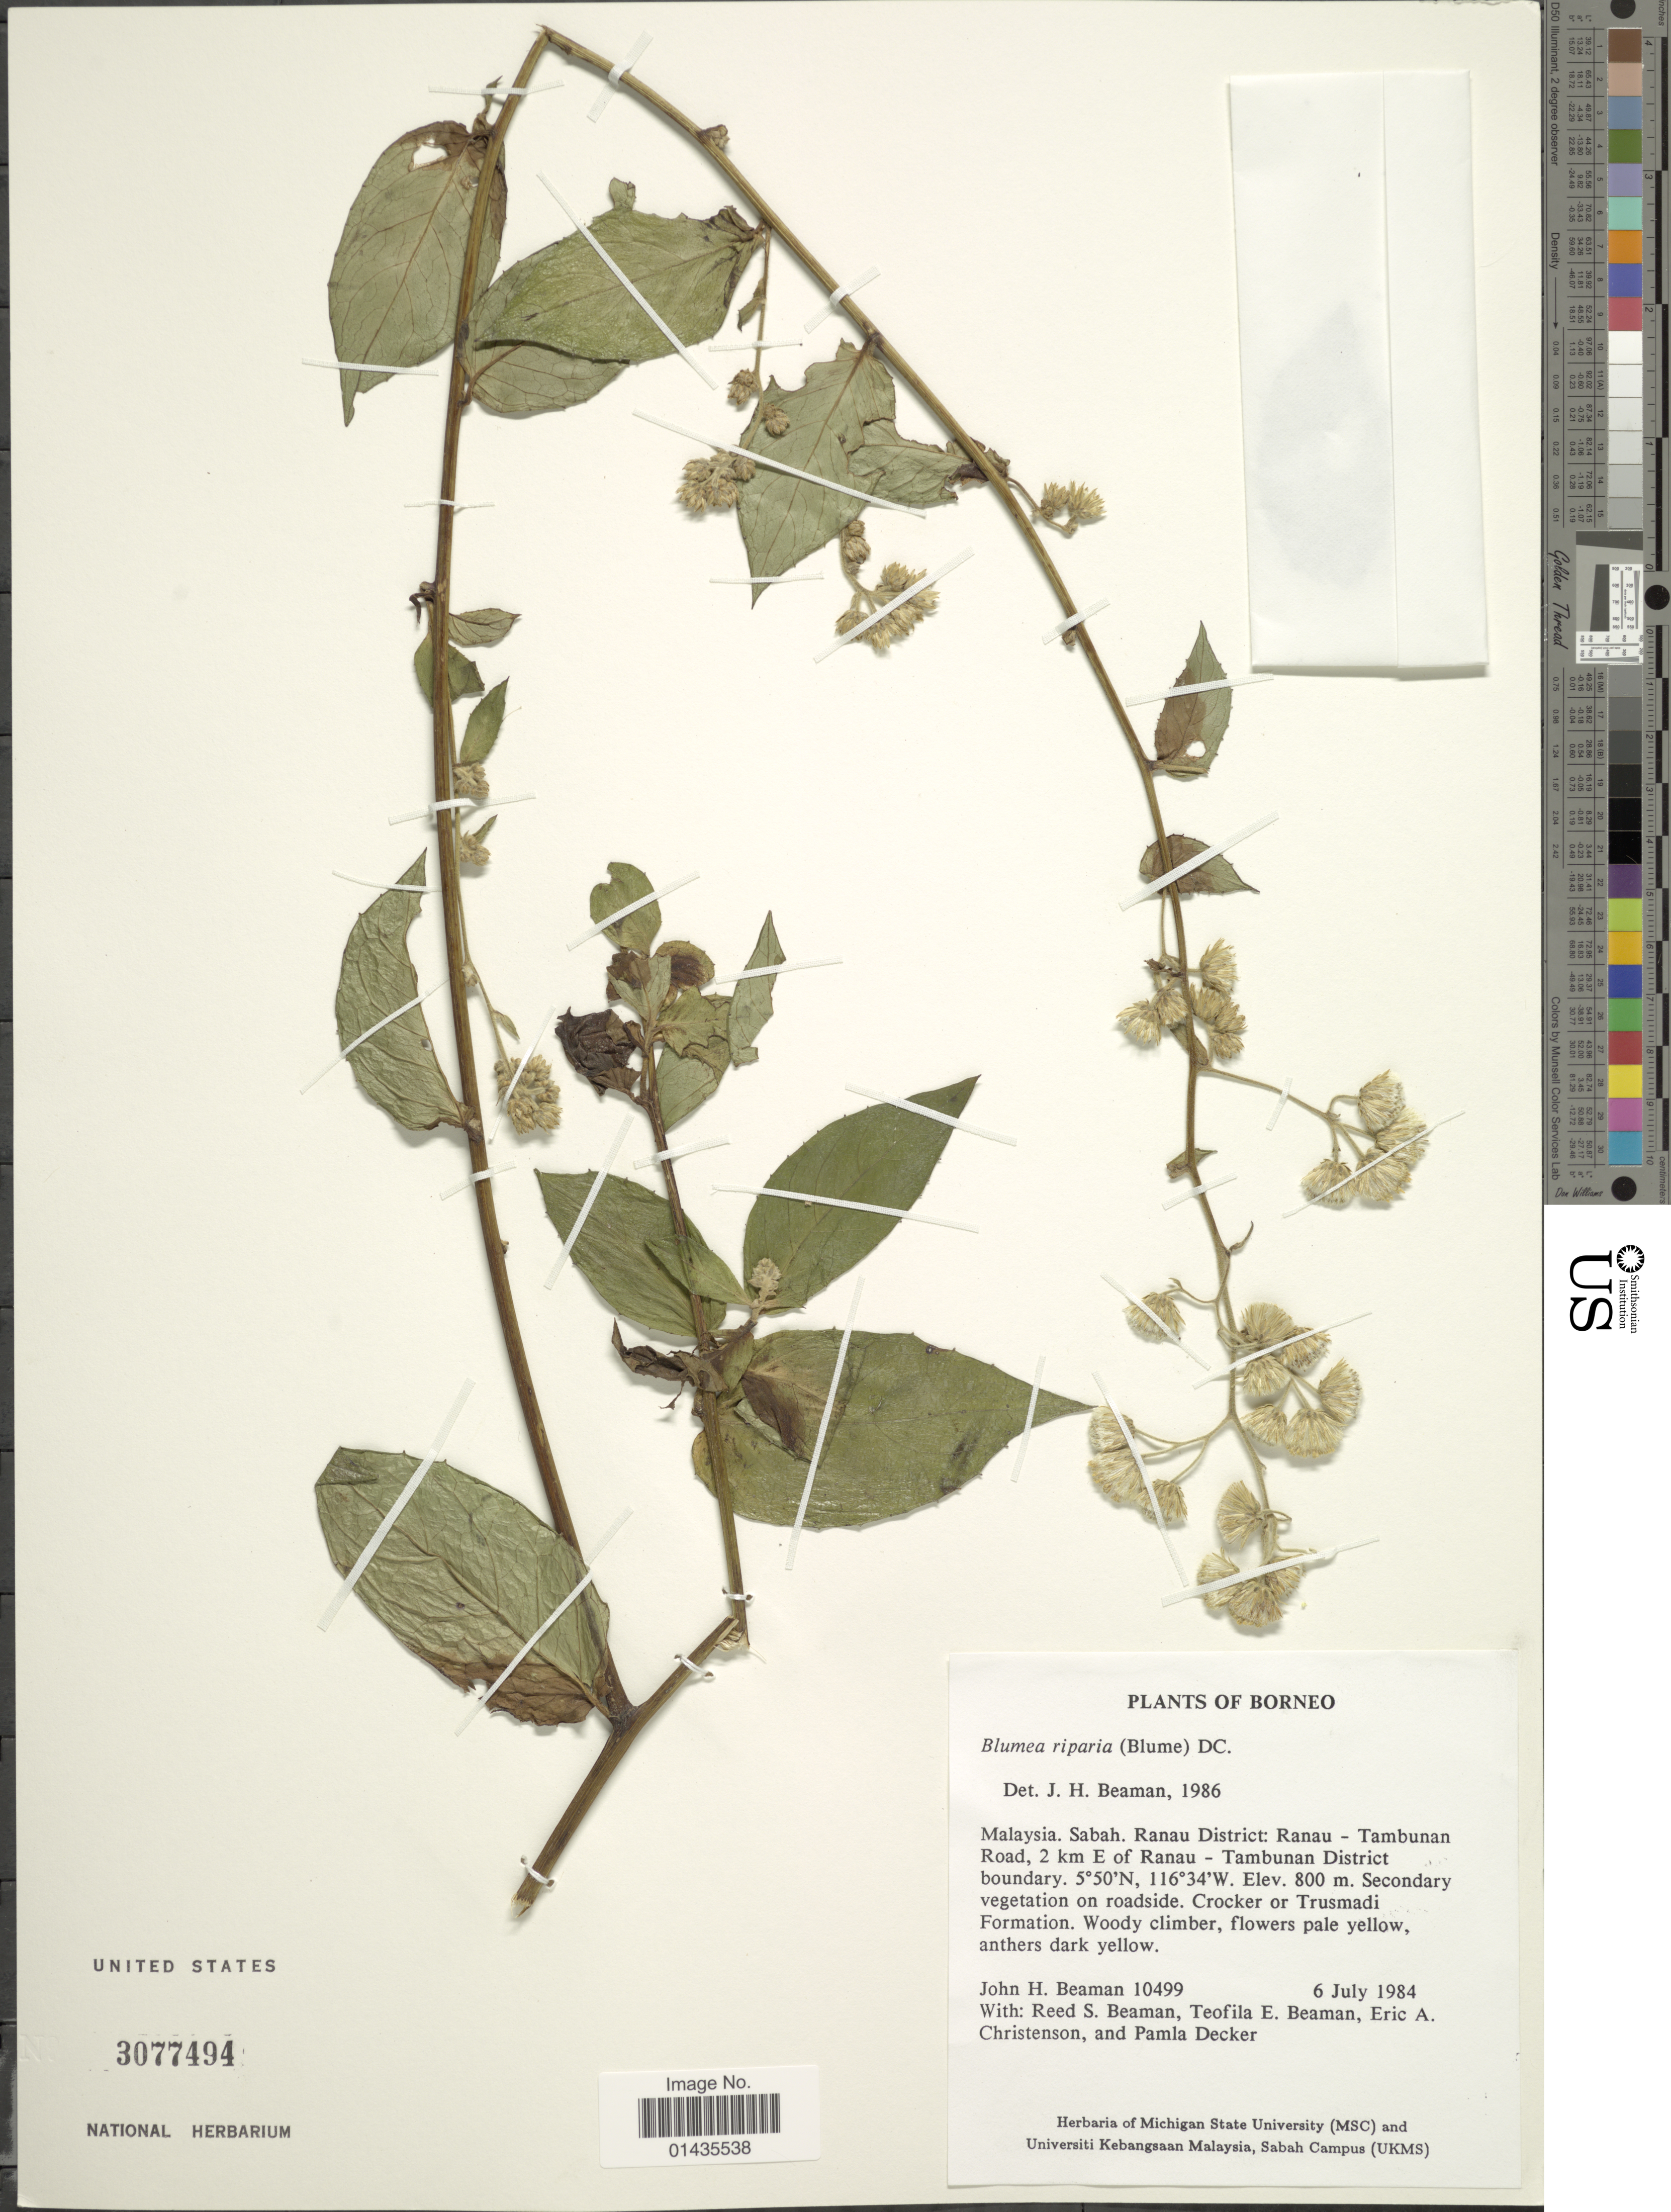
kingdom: Plantae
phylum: Tracheophyta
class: Magnoliopsida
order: Asterales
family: Asteraceae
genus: Blumea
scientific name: Blumea riparia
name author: (Blume) DC.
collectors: J. H. Beaman, R. S. Beaman, T. E. Beaman, E. A. Christenson & P. Decker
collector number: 10499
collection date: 1984-07-06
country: Malaysia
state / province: Sabah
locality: Borneo, Ranau District, Ranau-Tambunan boundary, 2 km E of Ranau-Tambunan District boundary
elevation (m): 800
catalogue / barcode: US 3077494